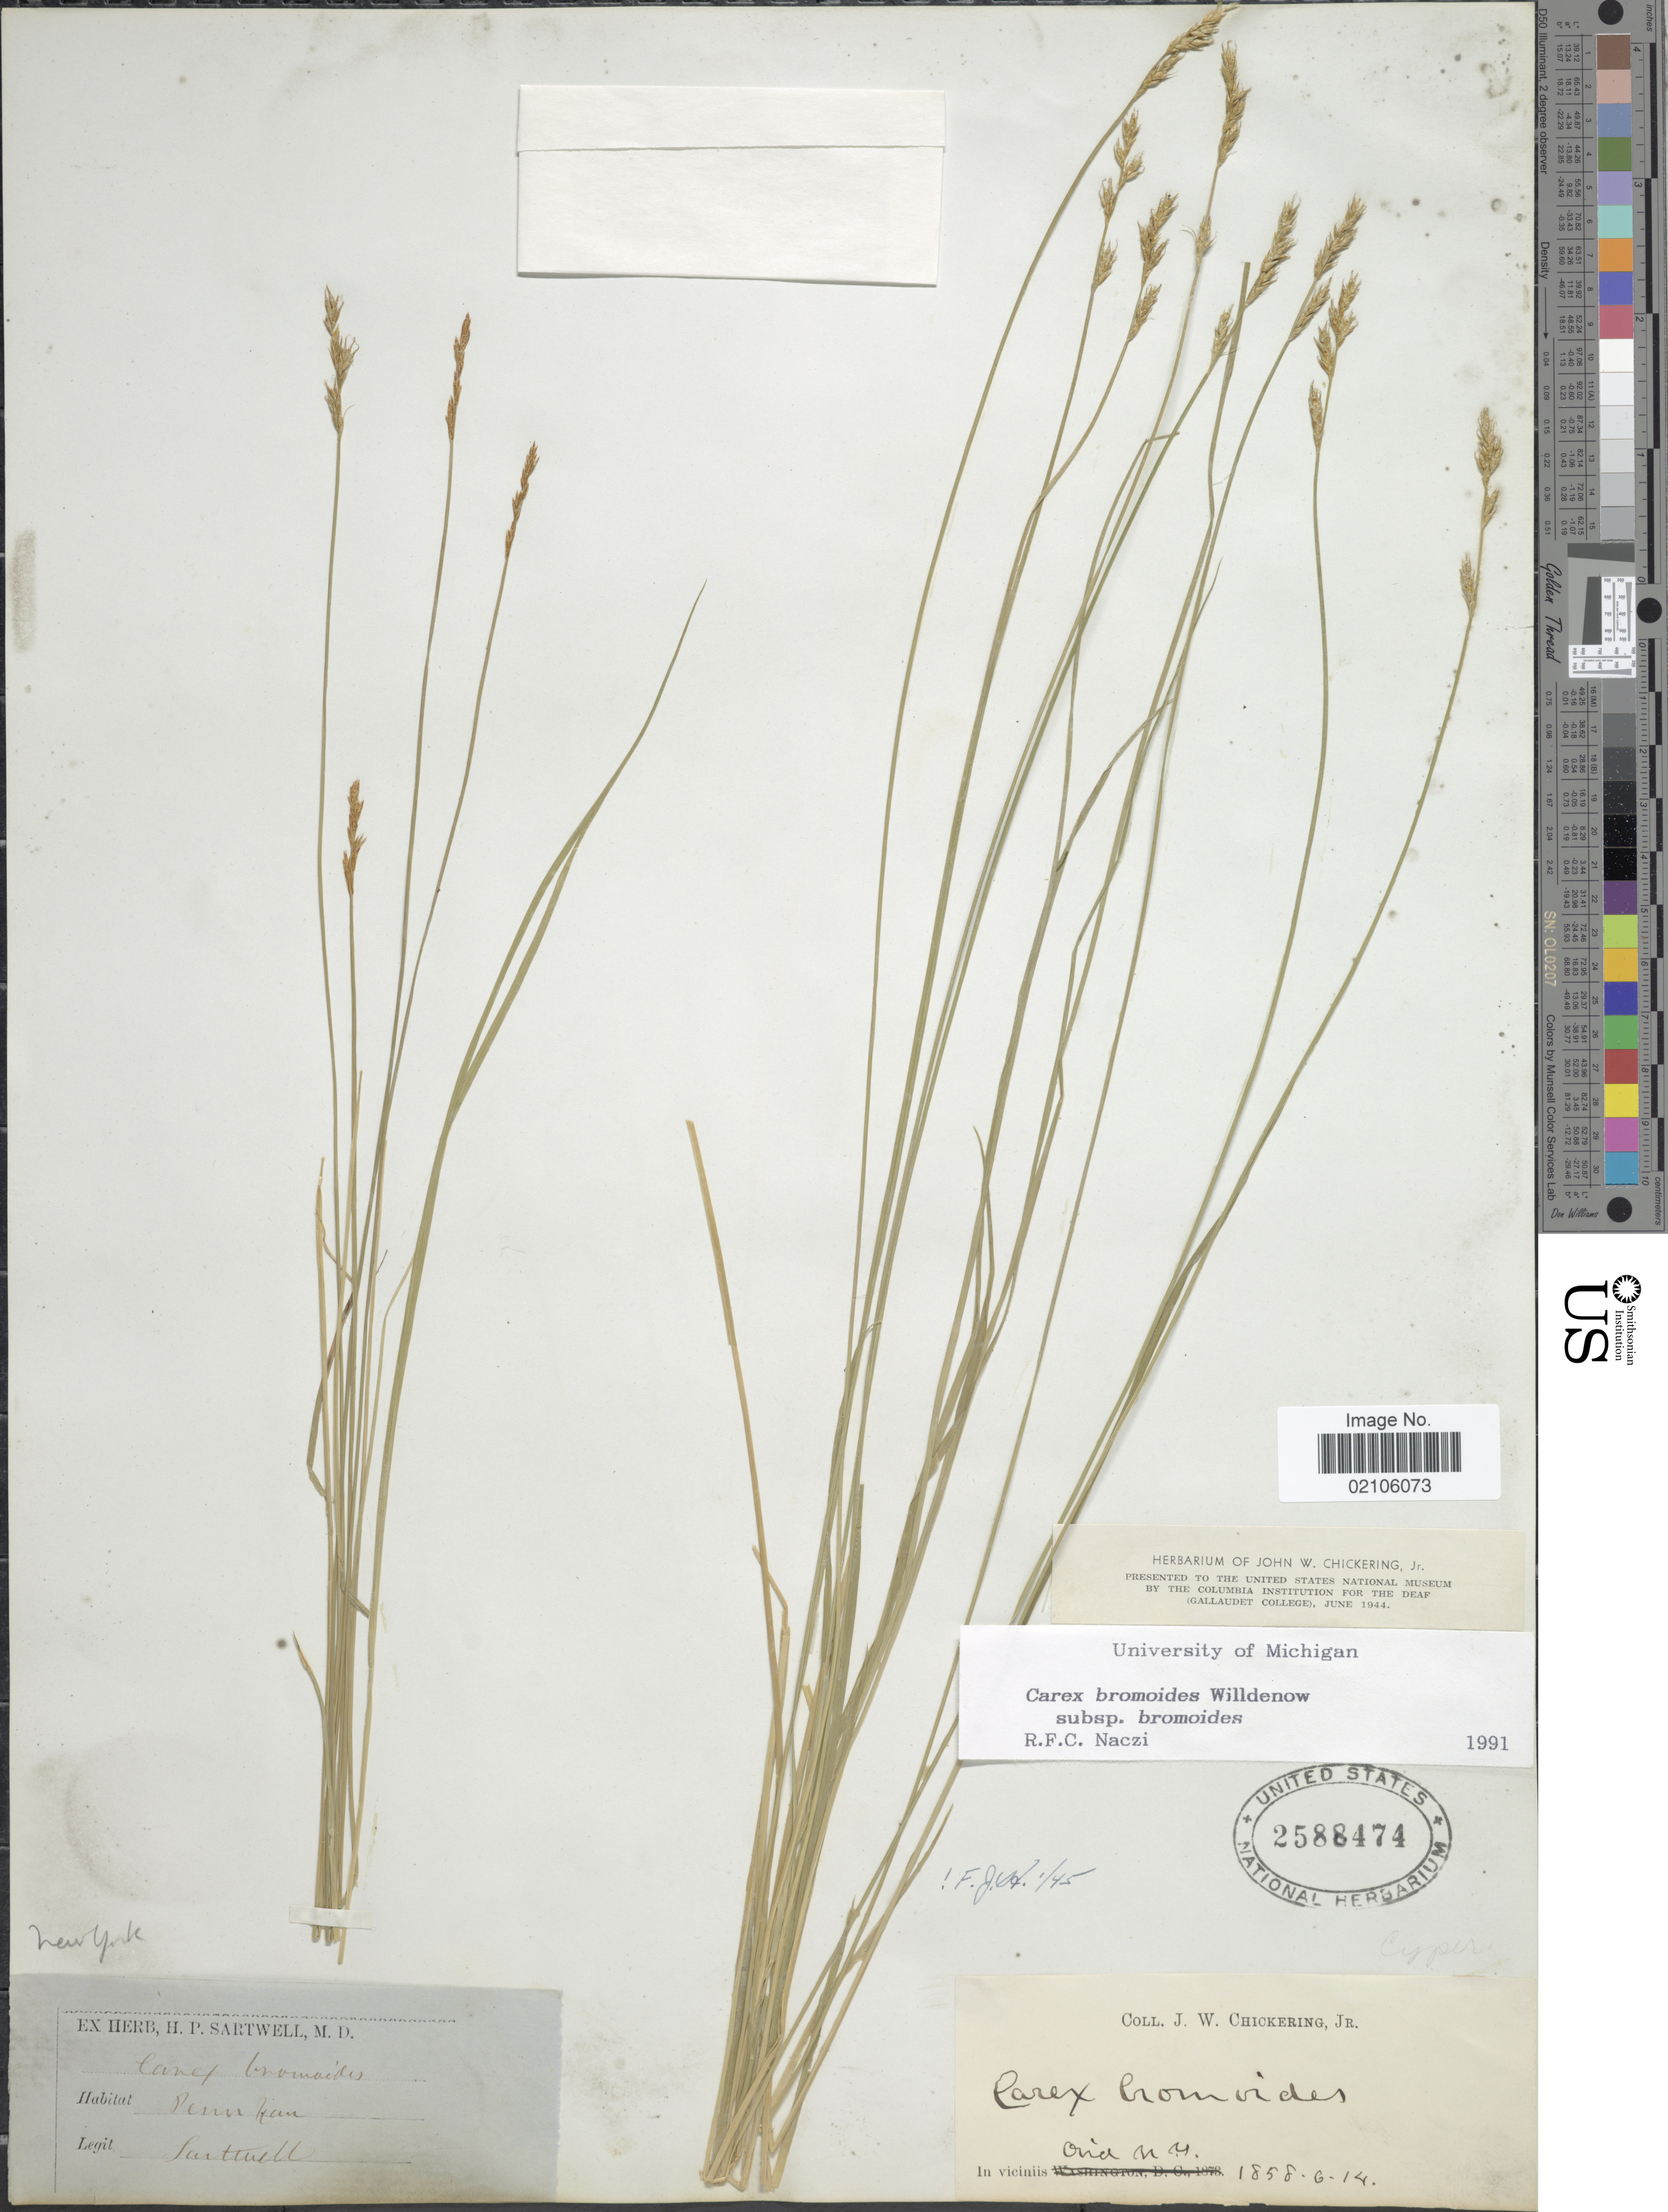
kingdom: Plantae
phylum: Tracheophyta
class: Liliopsida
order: Poales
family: Cyperaceae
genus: Carex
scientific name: Carex bromoides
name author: Willd.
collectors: H. P. Sartwell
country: United States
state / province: New York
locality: Penn Yan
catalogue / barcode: US 2588474